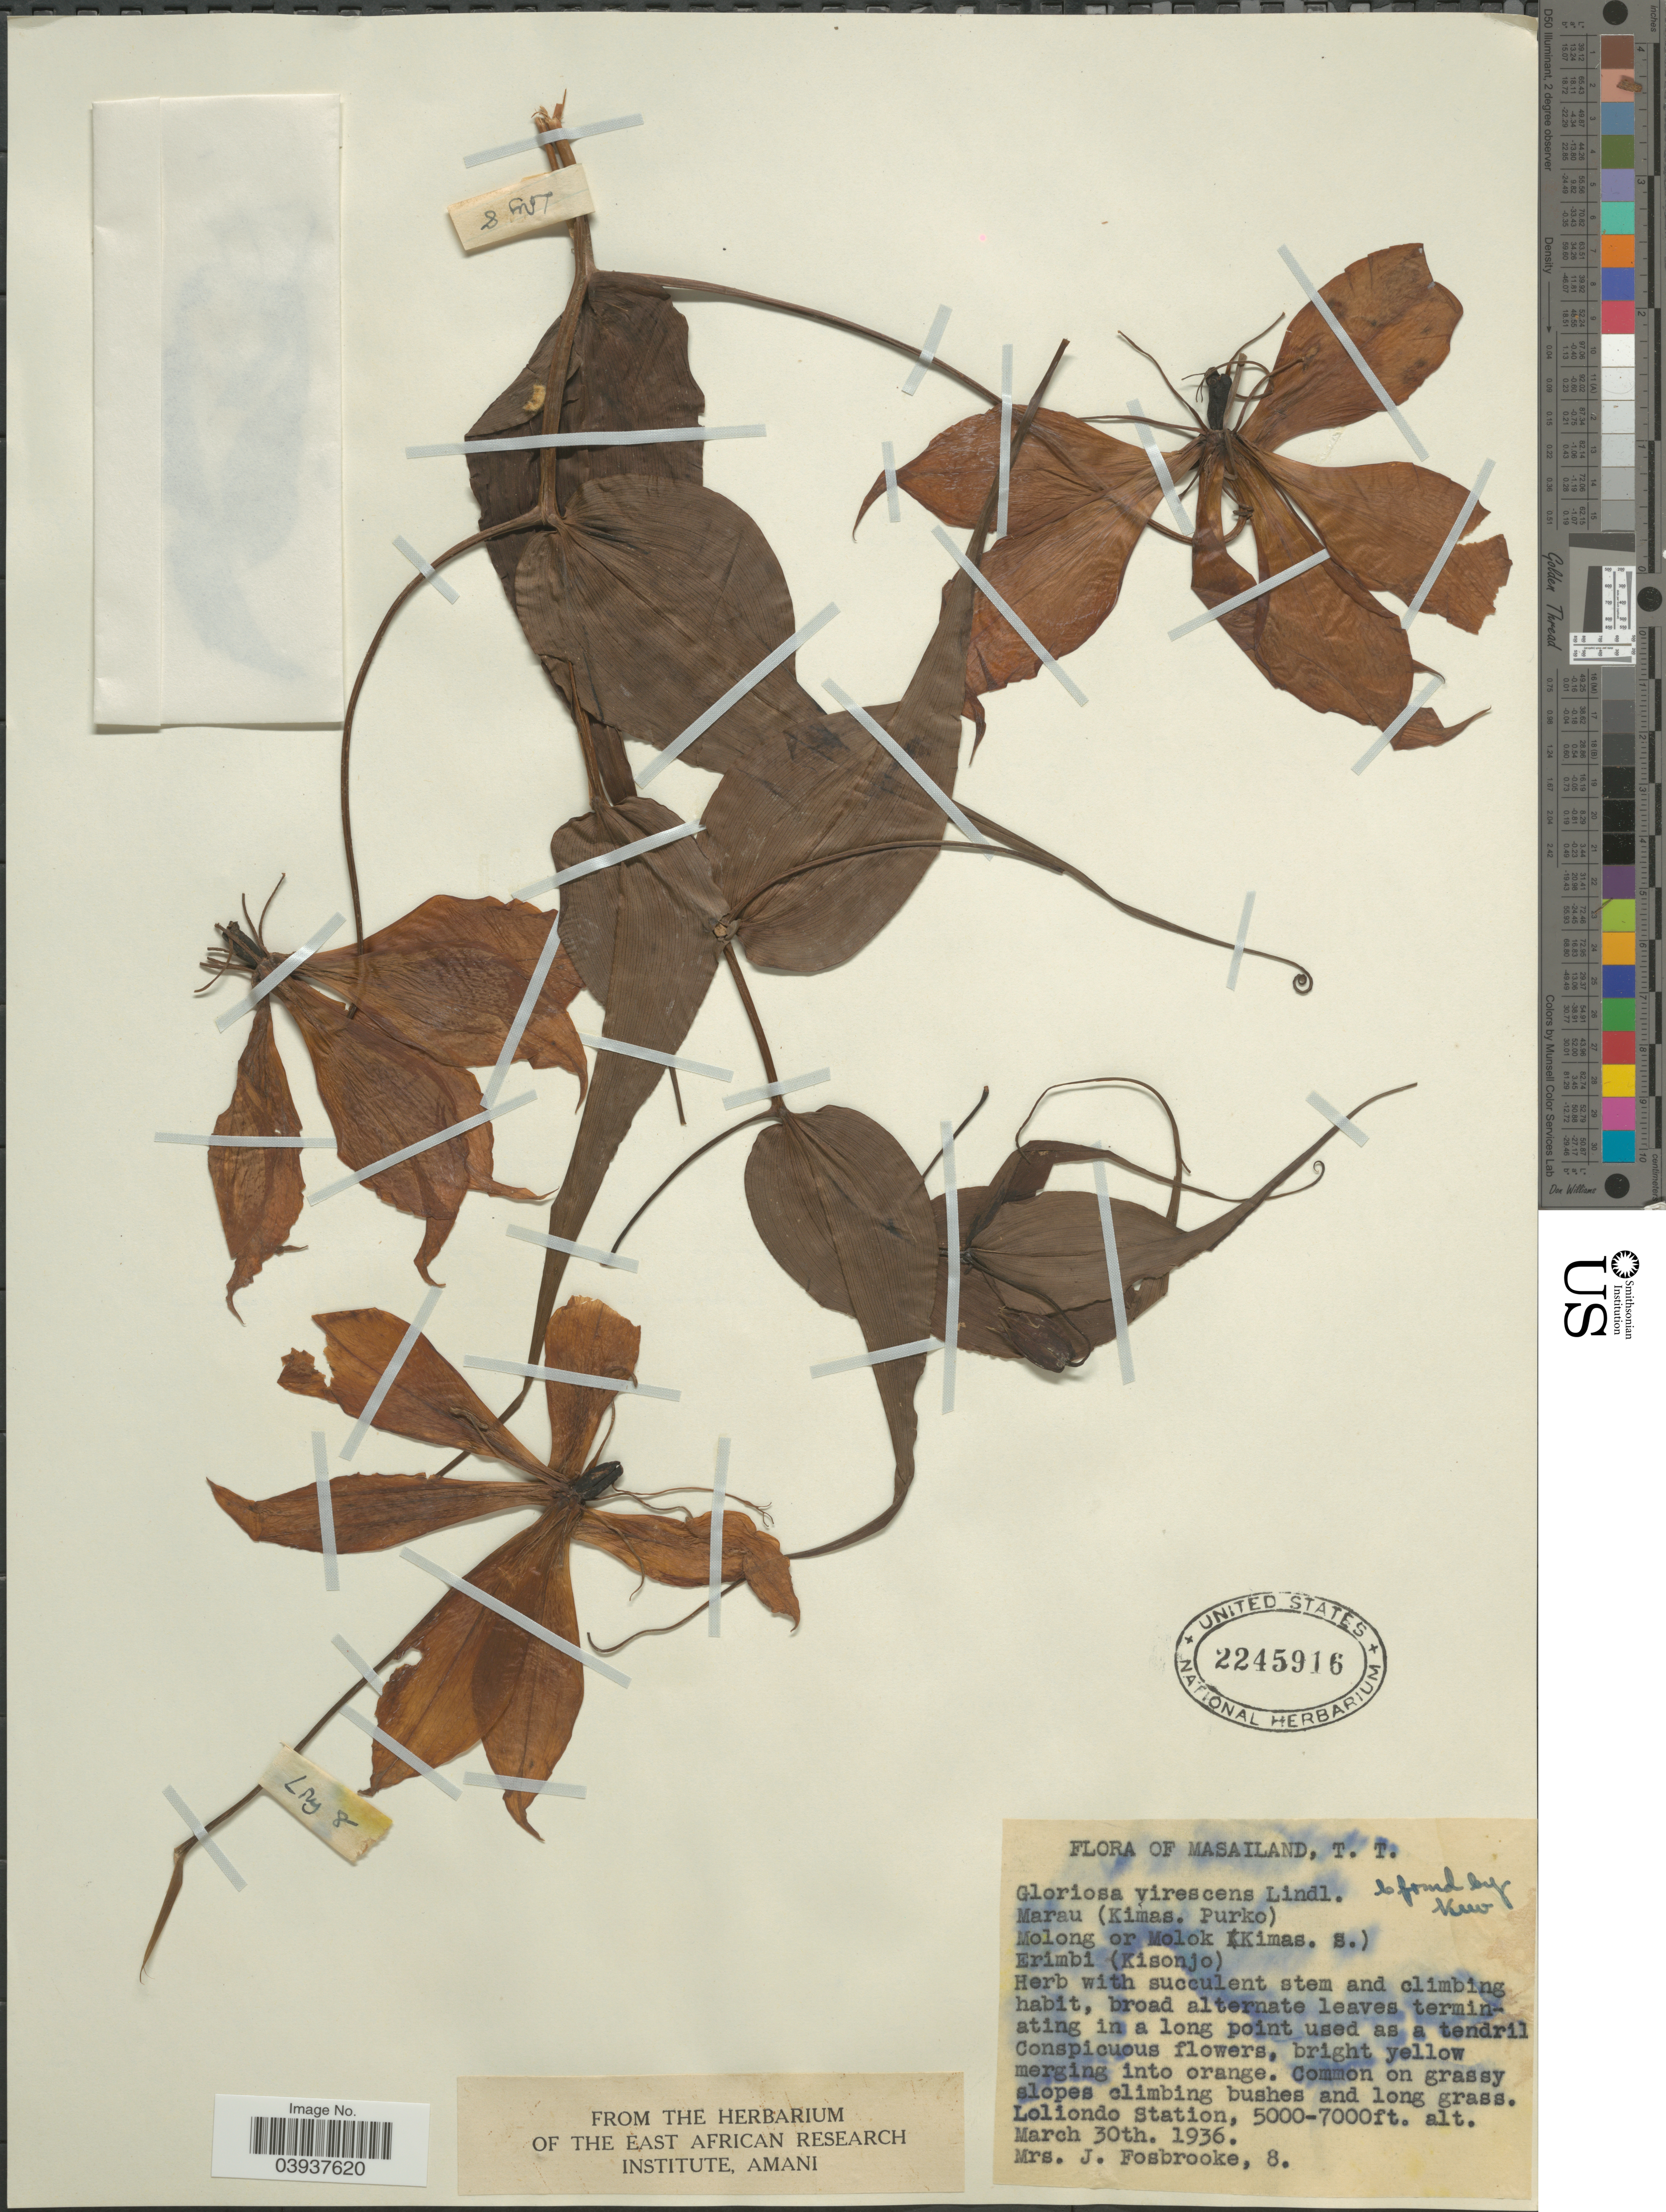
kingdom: Plantae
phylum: Tracheophyta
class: Liliopsida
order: Liliales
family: Colchicaceae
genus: Gloriosa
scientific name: Gloriosa virescens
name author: Lindl.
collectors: J. Fosbrooke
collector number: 8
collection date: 1936-03-30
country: Tanzania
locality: Masailand, T. T. Loliondo Station.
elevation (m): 1524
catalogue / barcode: US 2245916